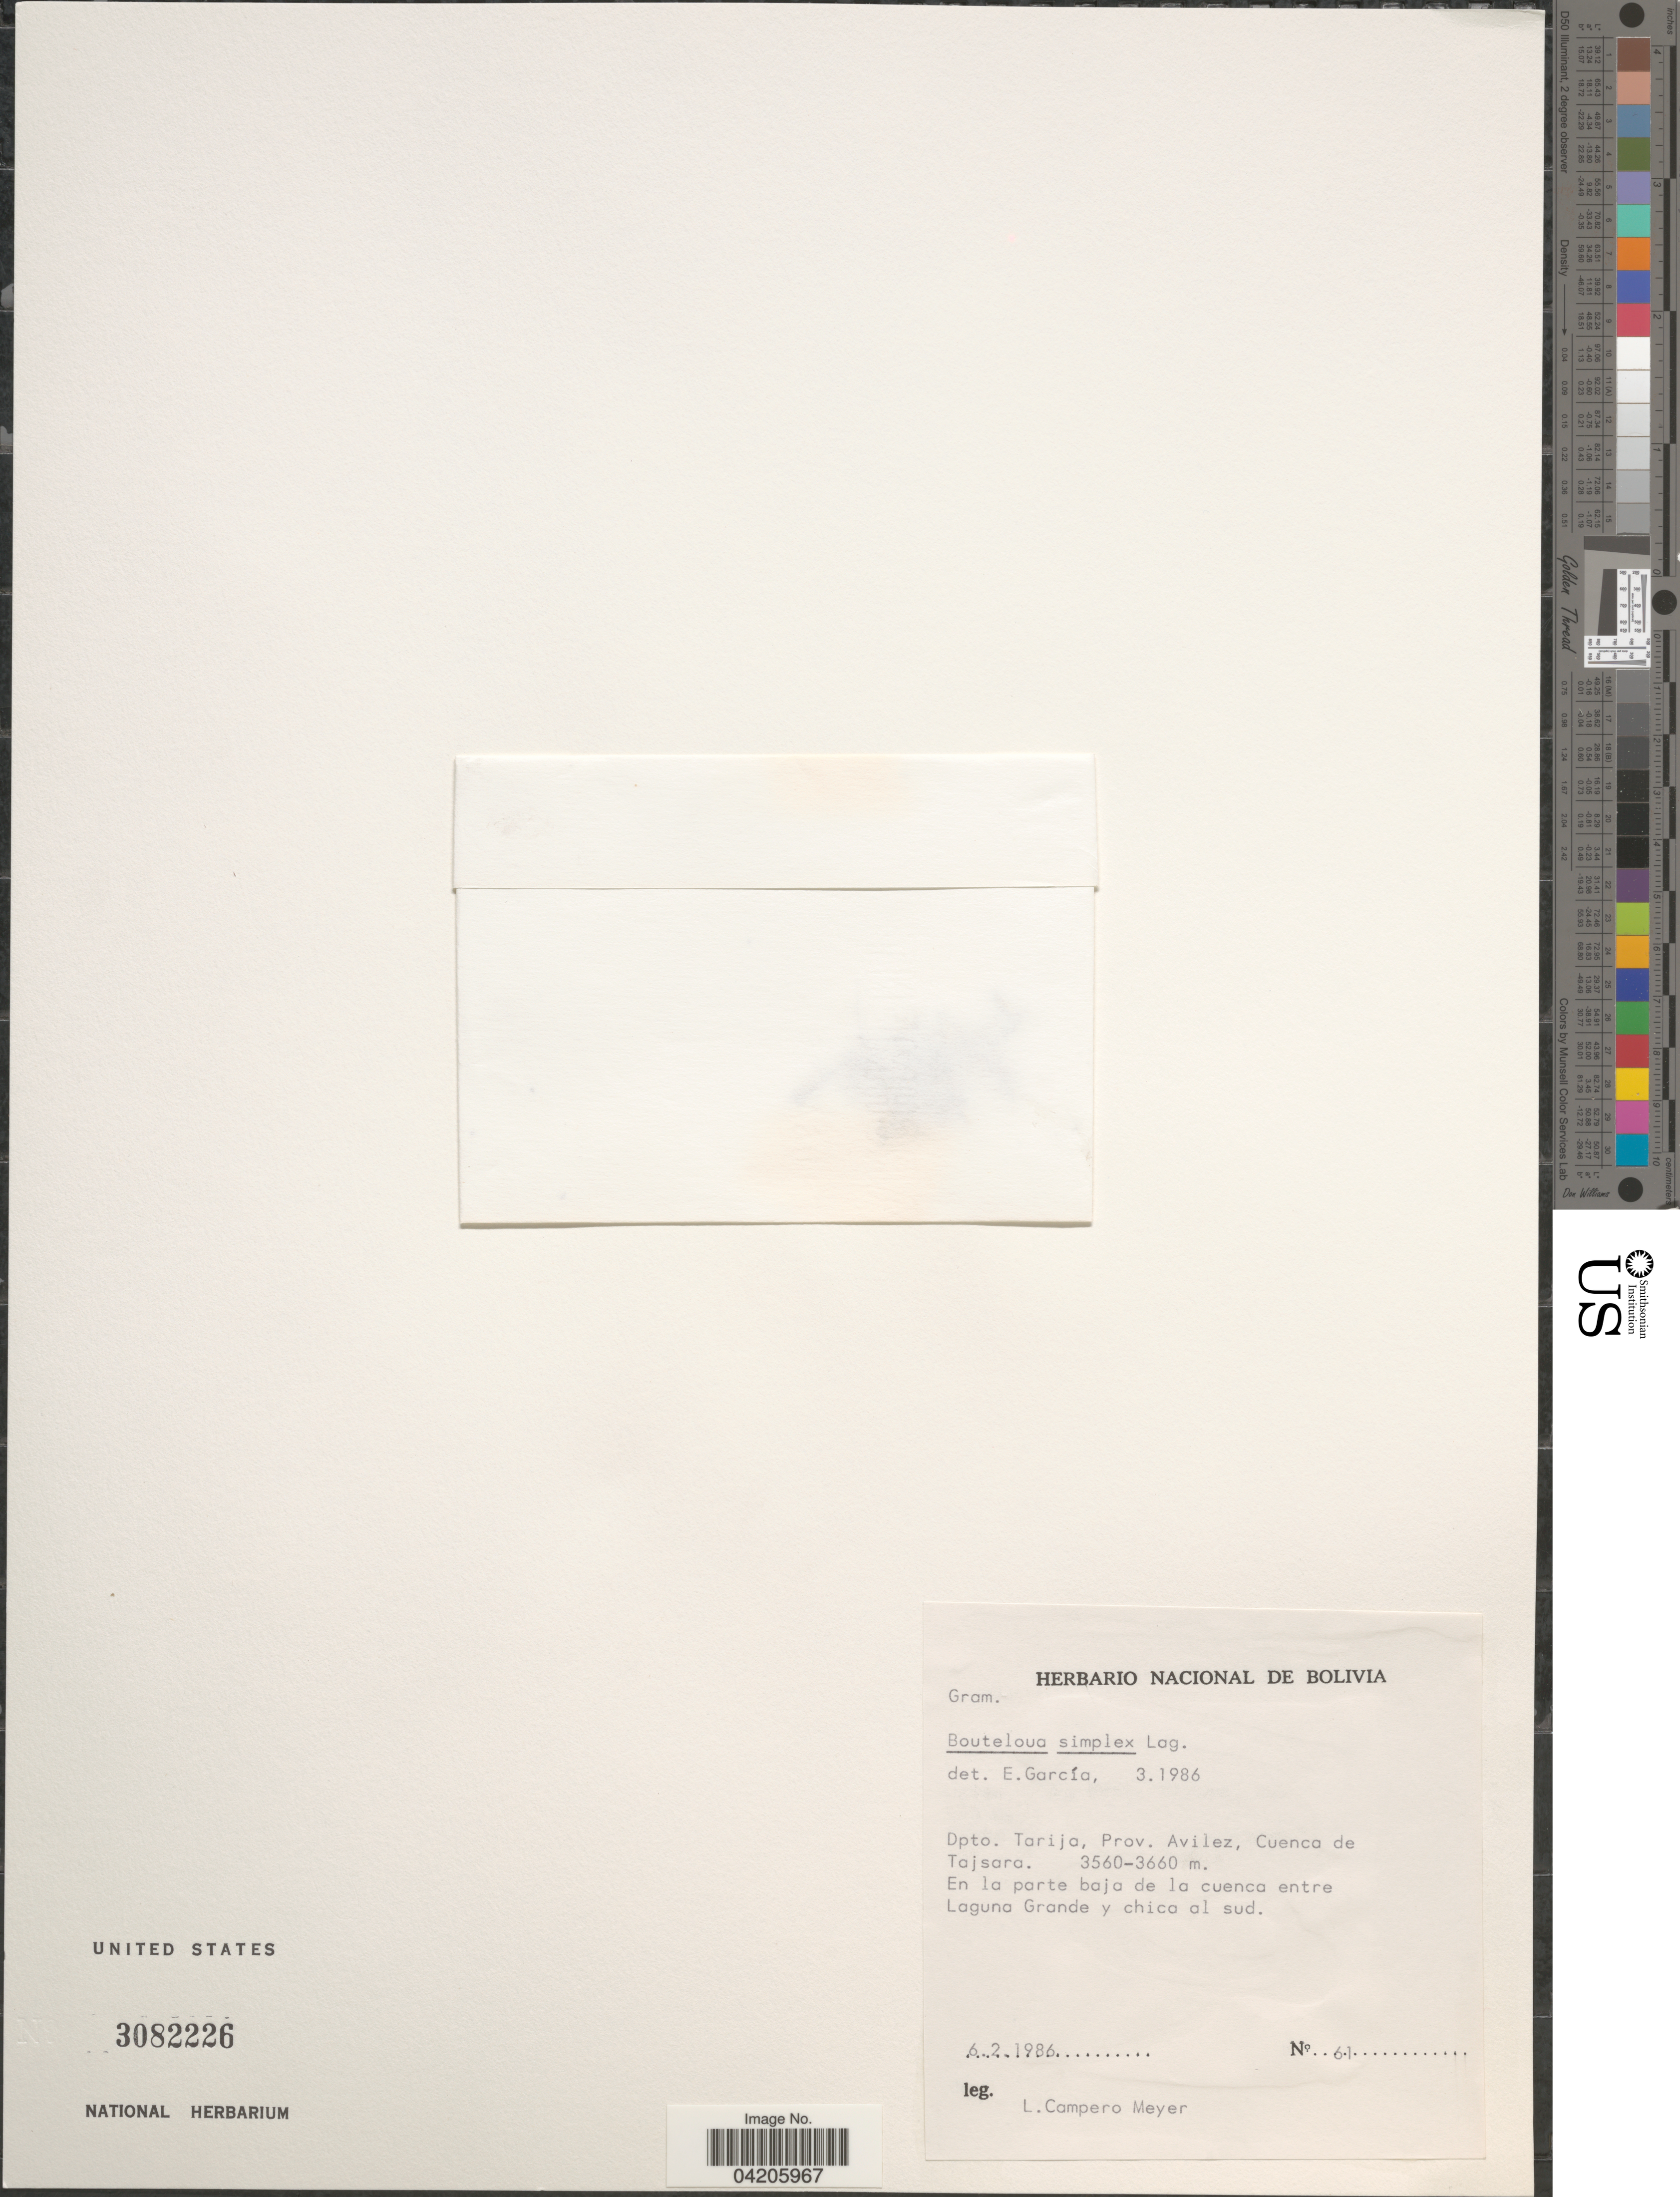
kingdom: Plantae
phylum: Tracheophyta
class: Liliopsida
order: Poales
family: Poaceae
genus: Bouteloua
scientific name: Bouteloua simplex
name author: Lag.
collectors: L. Campero Meyer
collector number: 61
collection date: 1986-02-06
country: Bolivia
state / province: Tarija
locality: Dpto. Tarija, Prov. Avilez, Cuenca de Tajsara. En la parte baja de la cuenca entre Laguna Grande y chica al sud.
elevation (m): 3560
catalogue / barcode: US 3082226